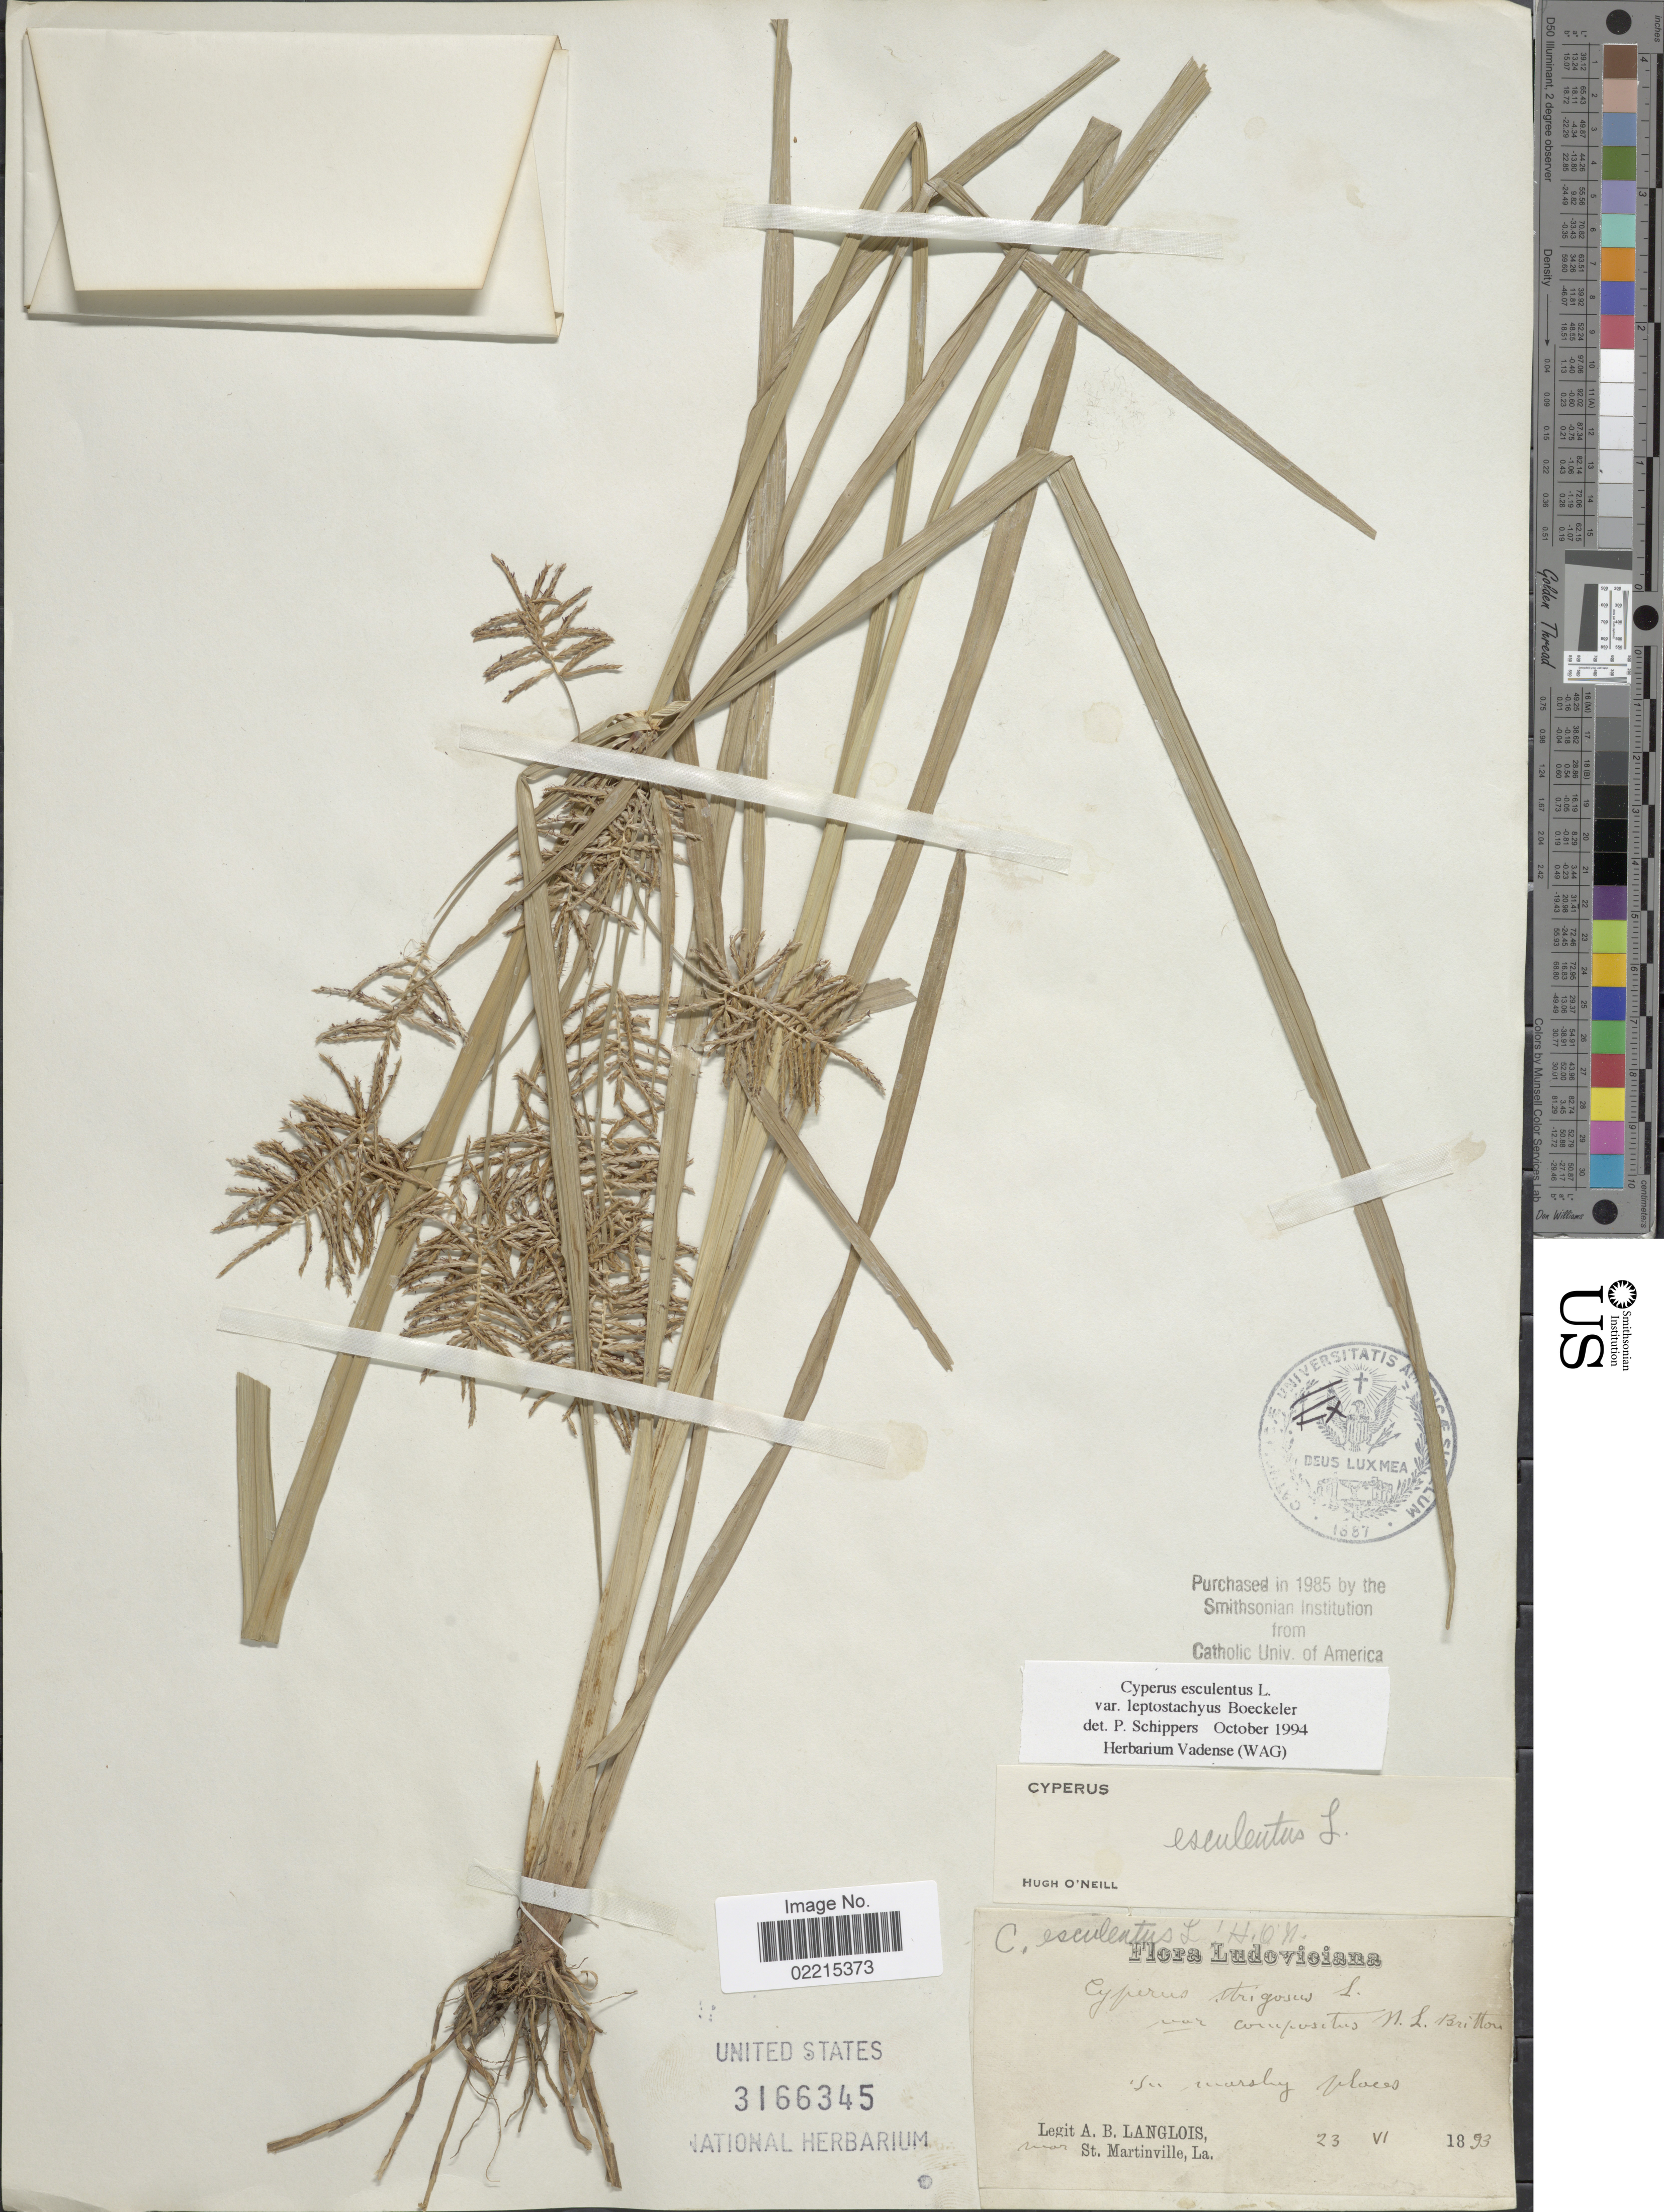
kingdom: Plantae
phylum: Tracheophyta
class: Liliopsida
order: Poales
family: Cyperaceae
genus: Cyperus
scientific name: Cyperus esculentus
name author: L.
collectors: A. Langlois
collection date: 1893-06-23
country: United States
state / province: Louisiana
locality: near St. Martinville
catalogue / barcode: US 3166345